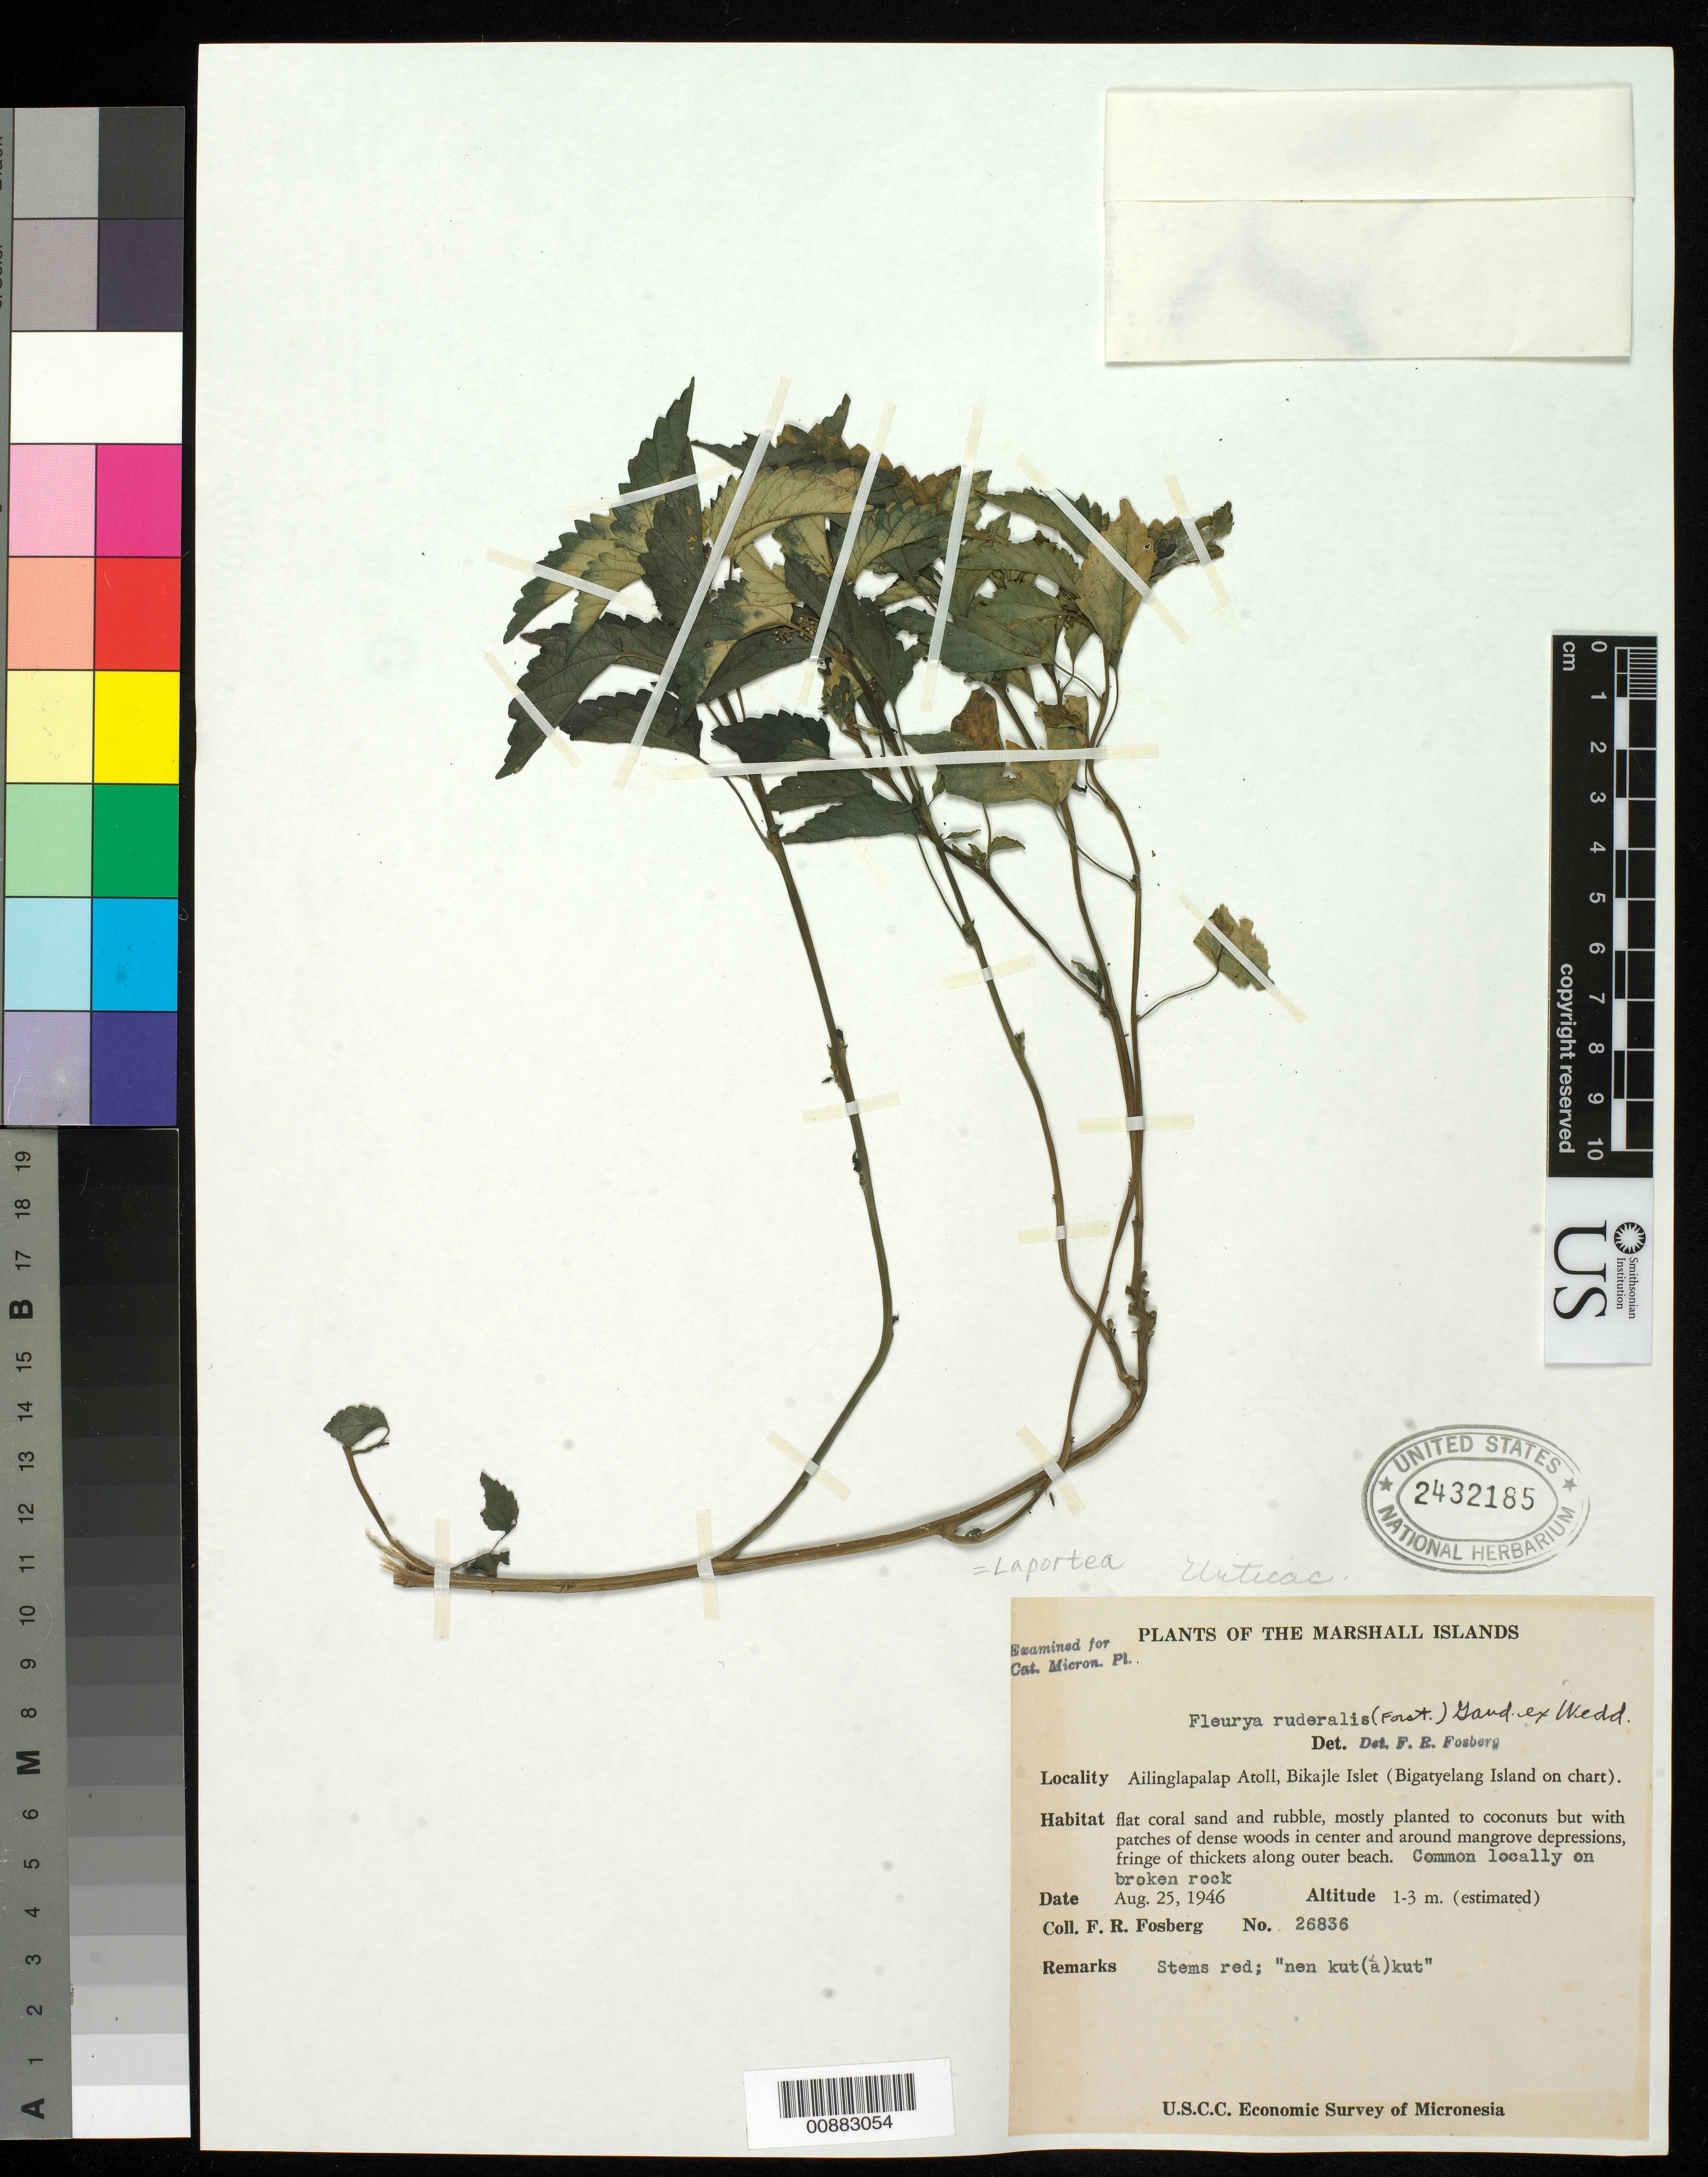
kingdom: Plantae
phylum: Tracheophyta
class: Magnoliopsida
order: Rosales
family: Urticaceae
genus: Laportea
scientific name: Laportea ruderalis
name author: (G. Forst.) Chew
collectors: F. R. Fosberg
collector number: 26839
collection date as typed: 25 Aug 1946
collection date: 1946-08-25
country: Marshall Islands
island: Ailinglaplap [Ailinglapalap] Atoll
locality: Bikajle Islet (Bigatyelang Island on chart)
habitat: flat coral sand and rubble, mostly planted to coconuts but with patches of dense woods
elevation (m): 1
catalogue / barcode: US 2432185